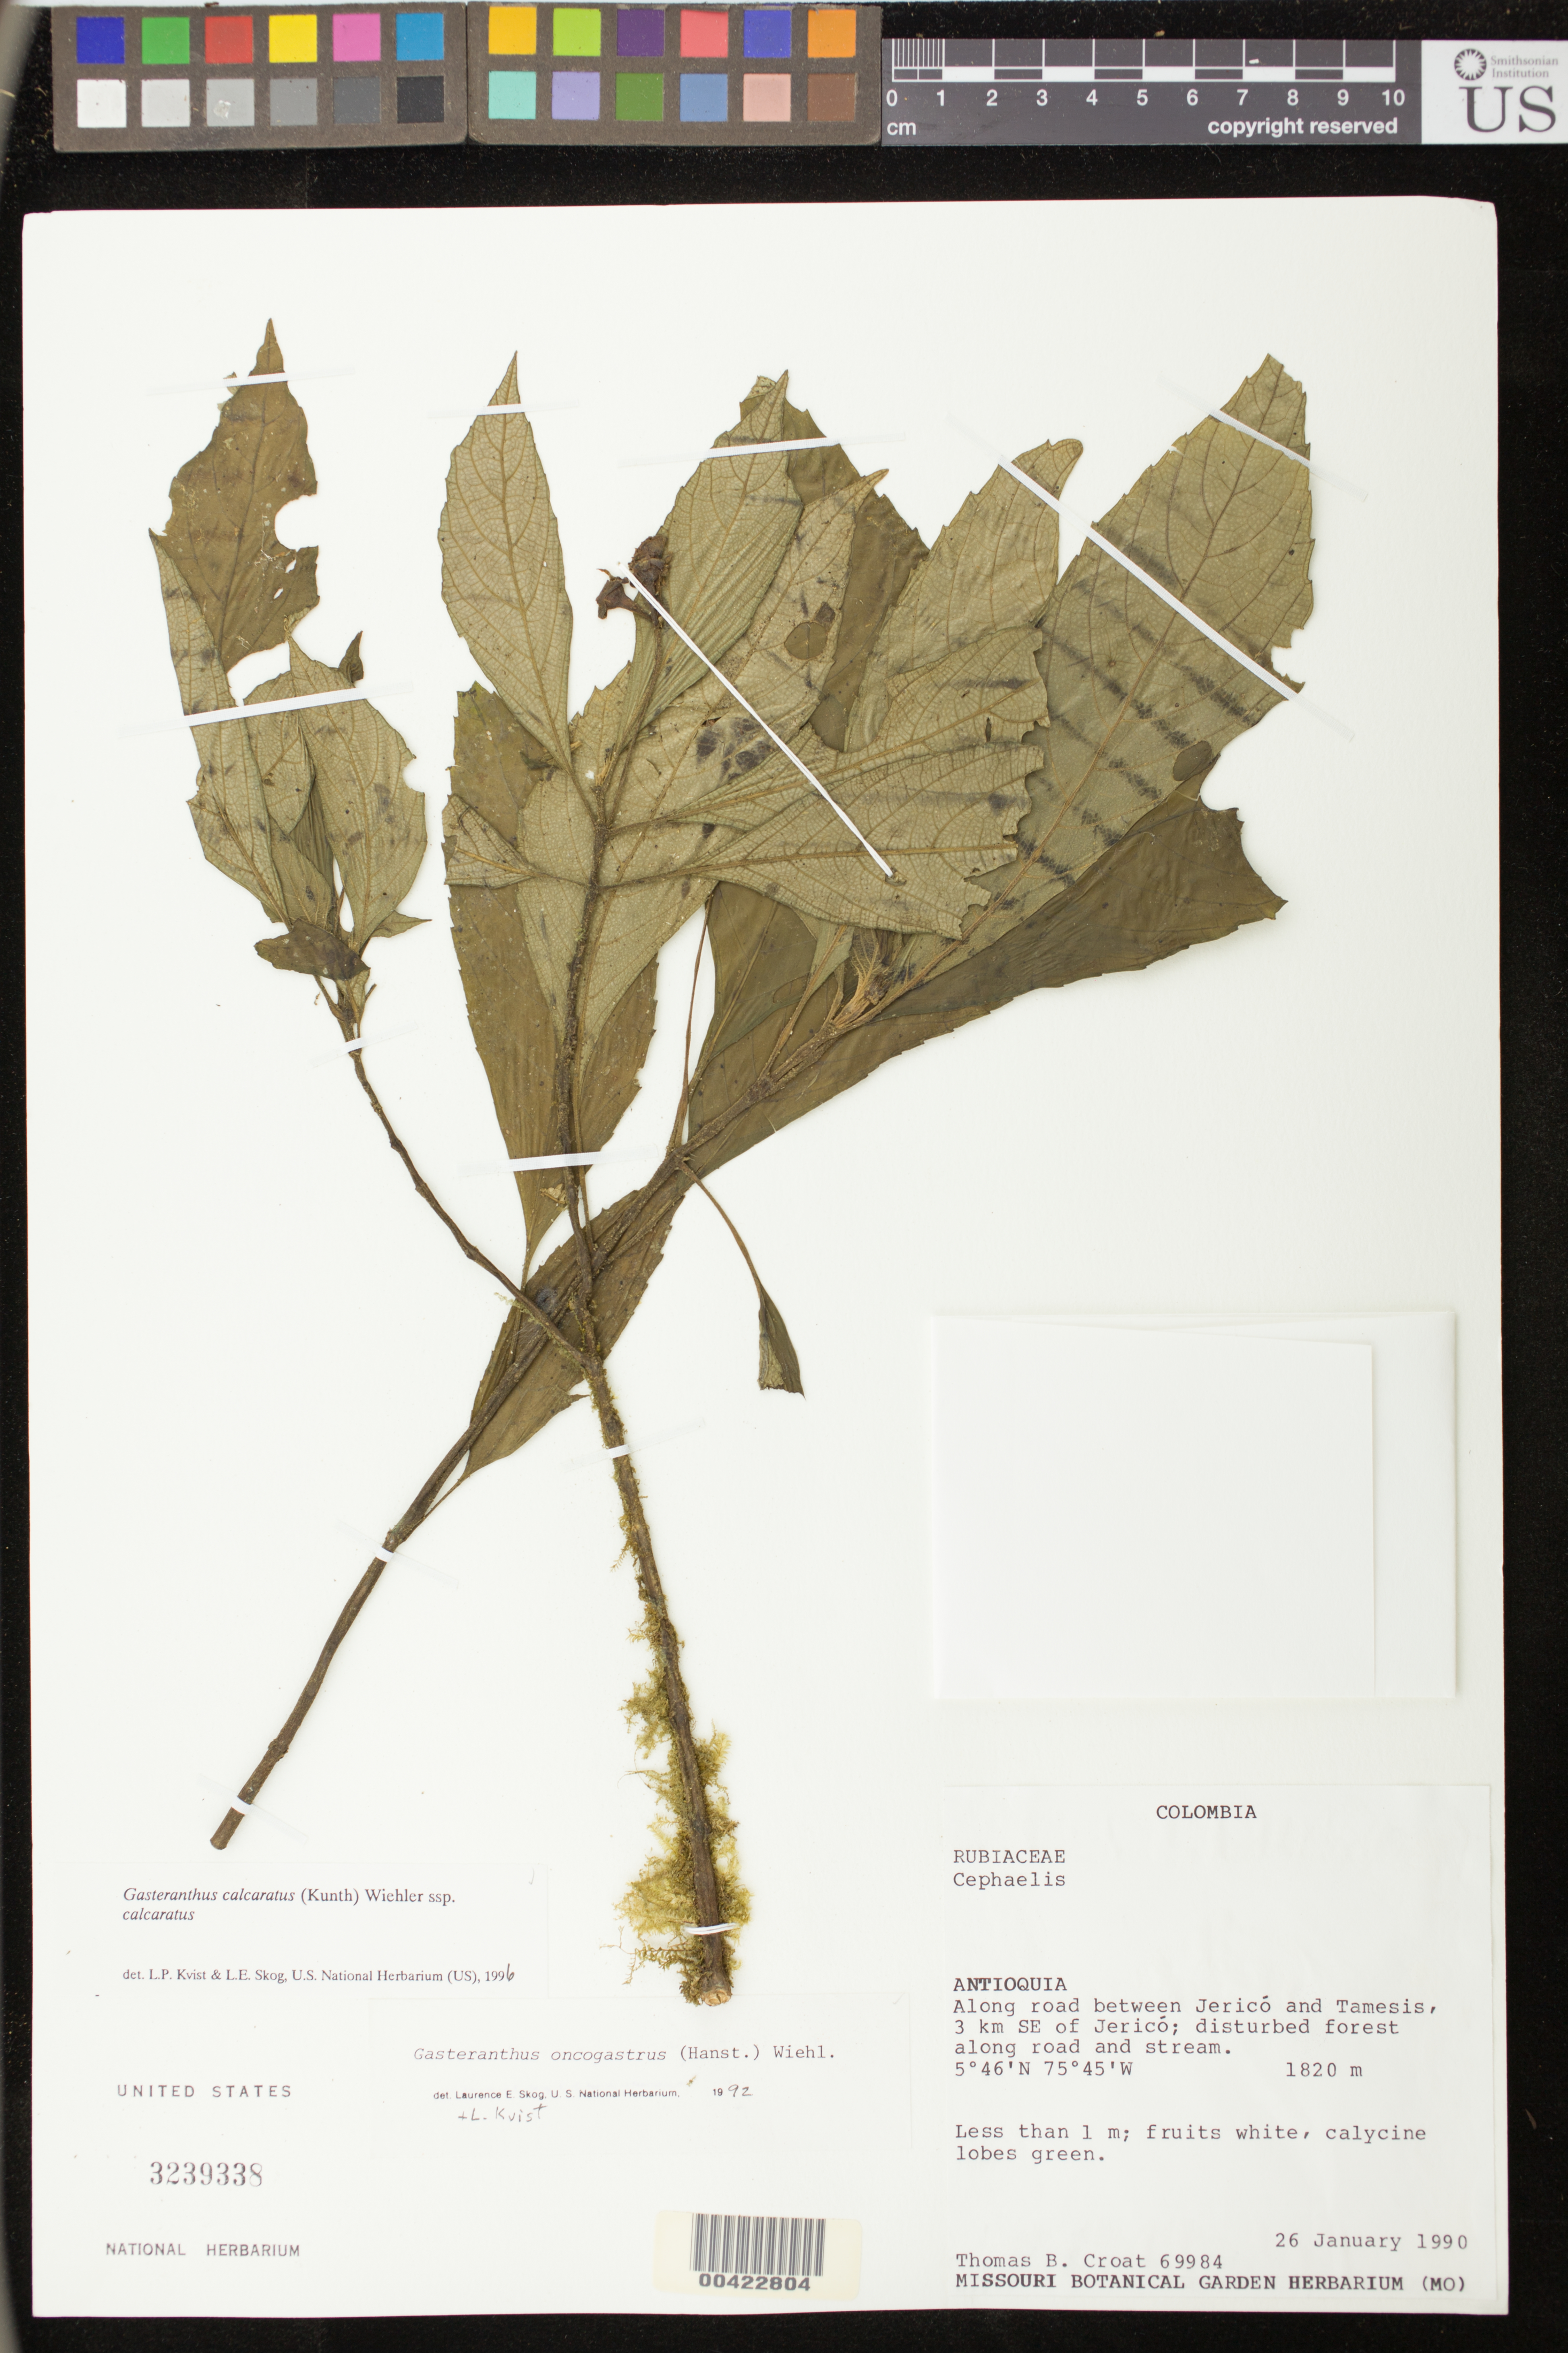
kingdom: Plantae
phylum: Tracheophyta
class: Magnoliopsida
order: Lamiales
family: Gesneriaceae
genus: Gasteranthus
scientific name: Gasteranthus calcaratus subsp. calcaratus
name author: (Kunth) Wiehler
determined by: Skog, Laurence E.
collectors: T. B. Croat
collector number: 69984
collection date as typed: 26 Jan 1990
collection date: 1990-01-26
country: Colombia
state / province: Antioquia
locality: Along road between Jericó and Tamesis, 3 km SE of Jericó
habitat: Disturbed forest along road and stream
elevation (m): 1820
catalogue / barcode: US 3239338